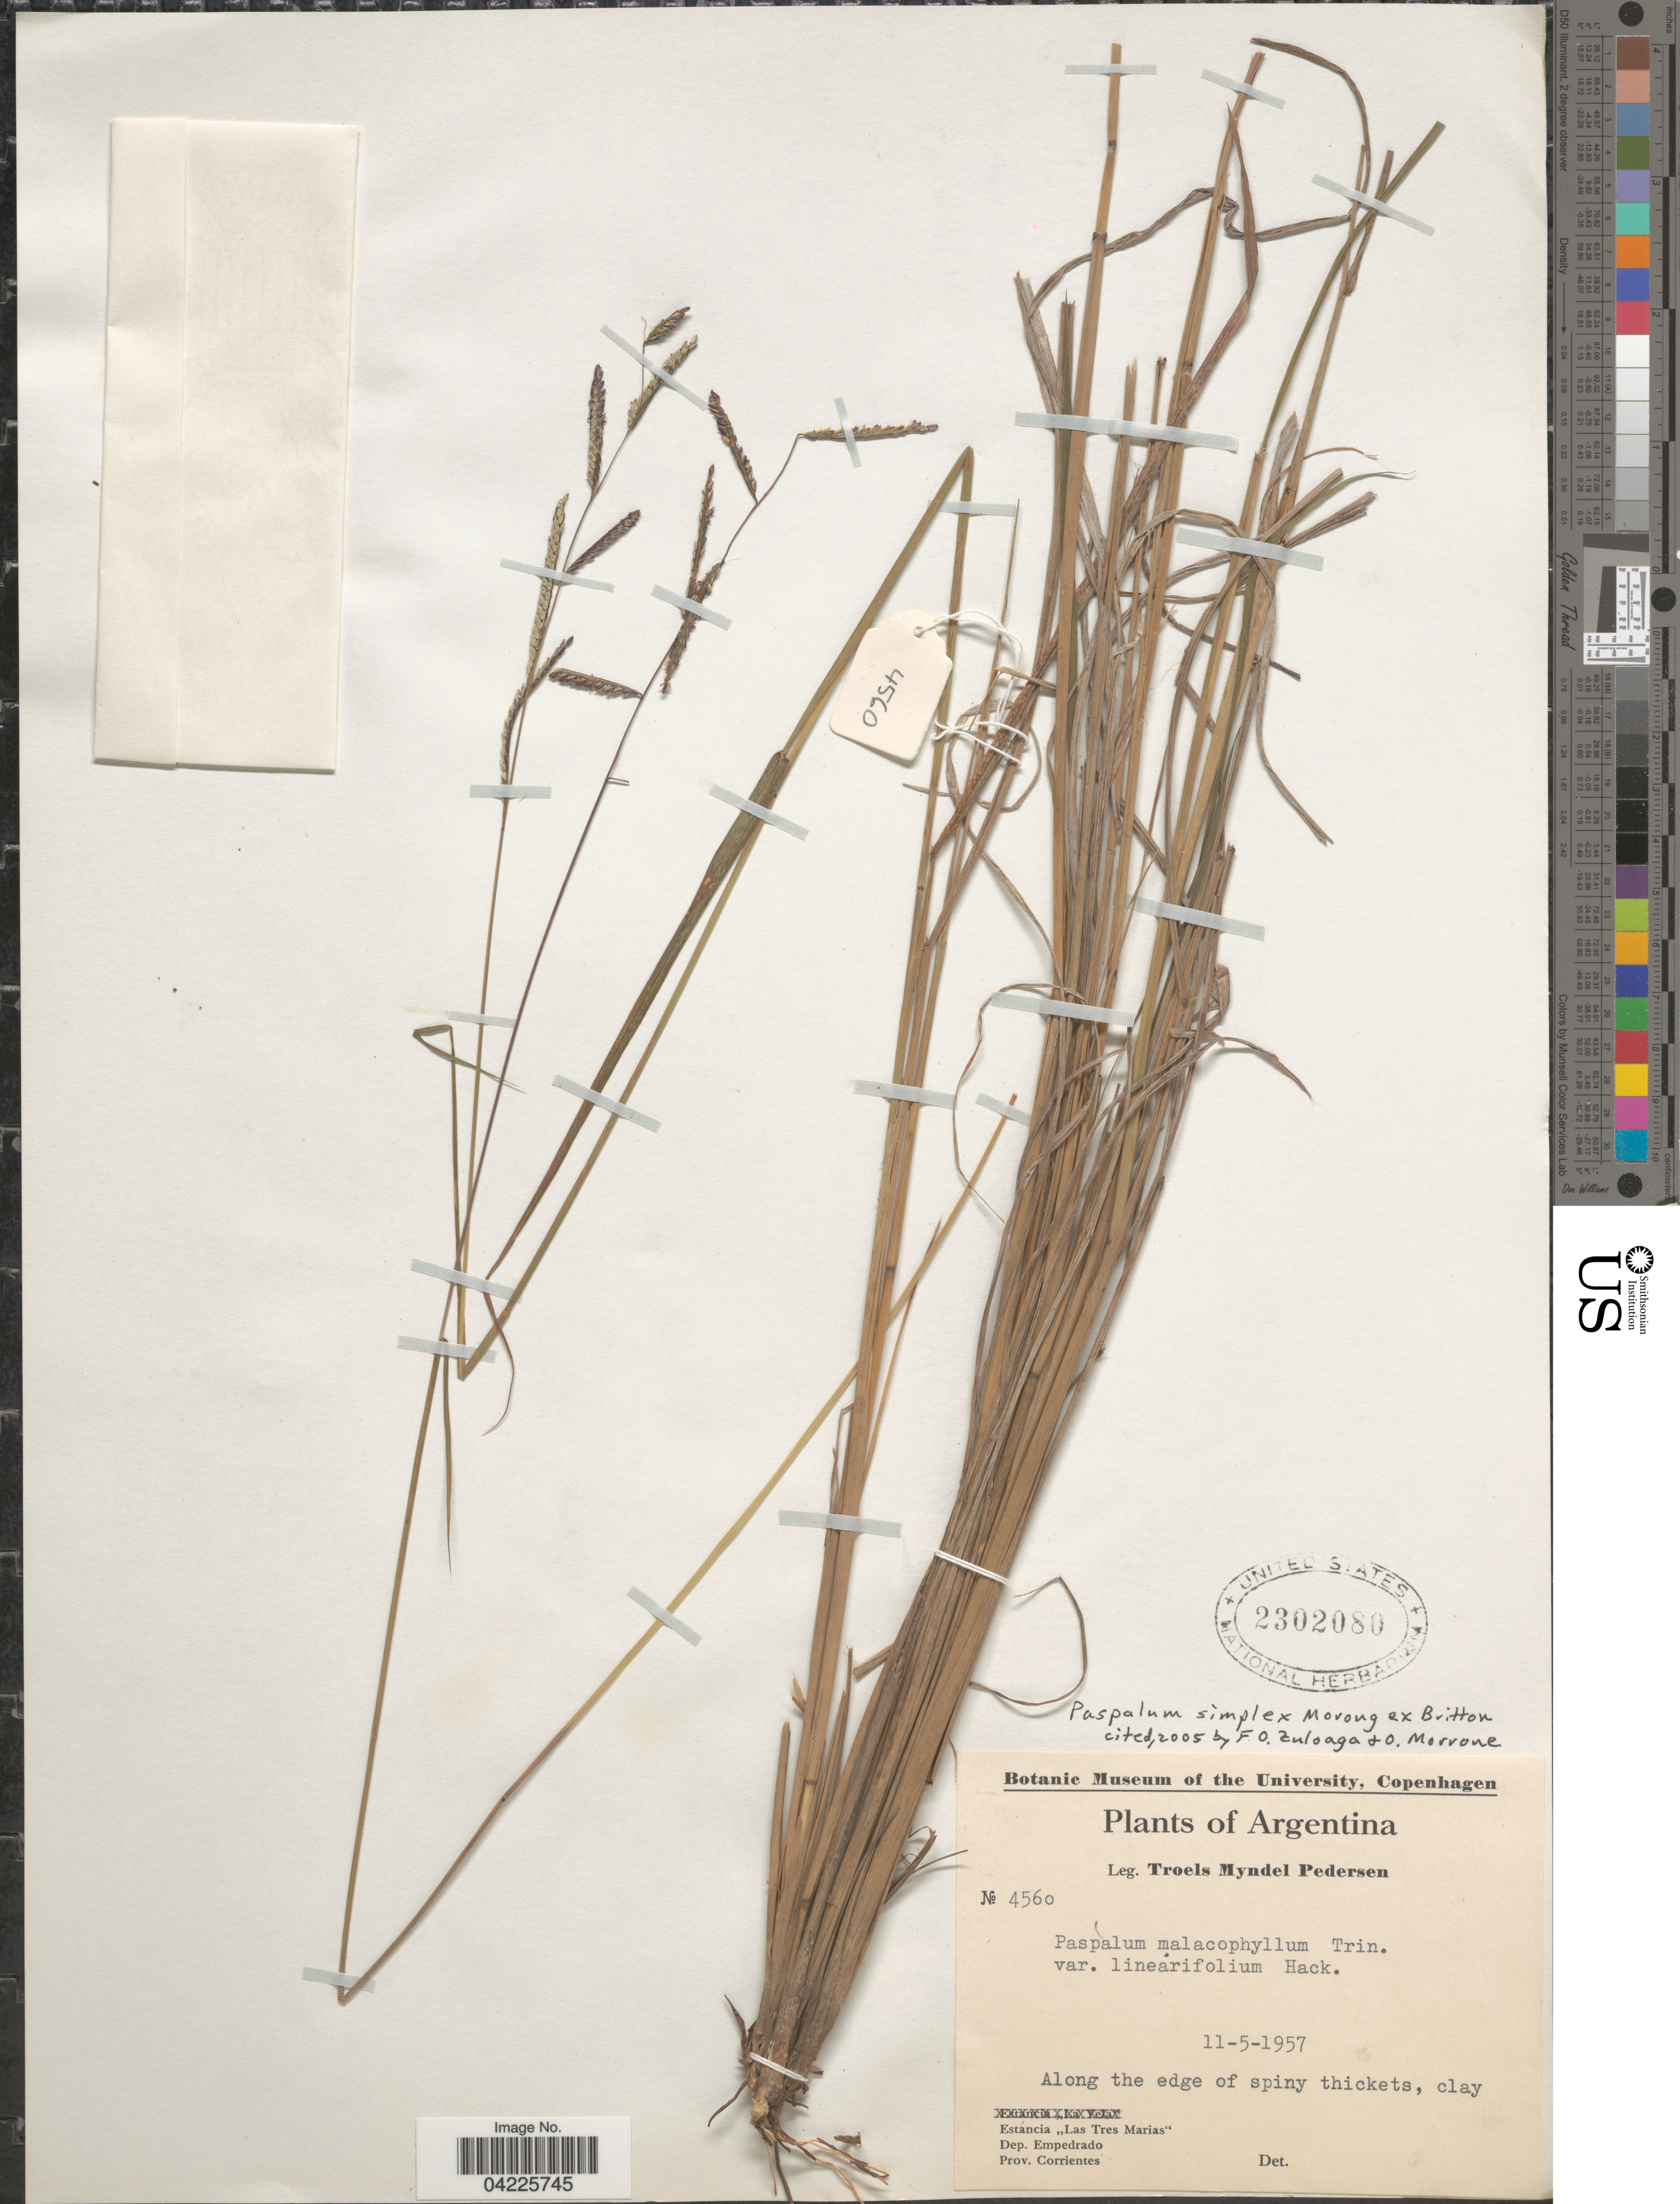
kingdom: Plantae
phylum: Tracheophyta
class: Liliopsida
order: Poales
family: Poaceae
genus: Paspalum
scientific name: Paspalum simplex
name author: Morong in Morong & Britton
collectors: T. Pederson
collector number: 4560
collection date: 1957-05-11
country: Argentina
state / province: Corrientes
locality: Estancia "Las Tres Marias". Dep. Empedrado.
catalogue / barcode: US 2302080